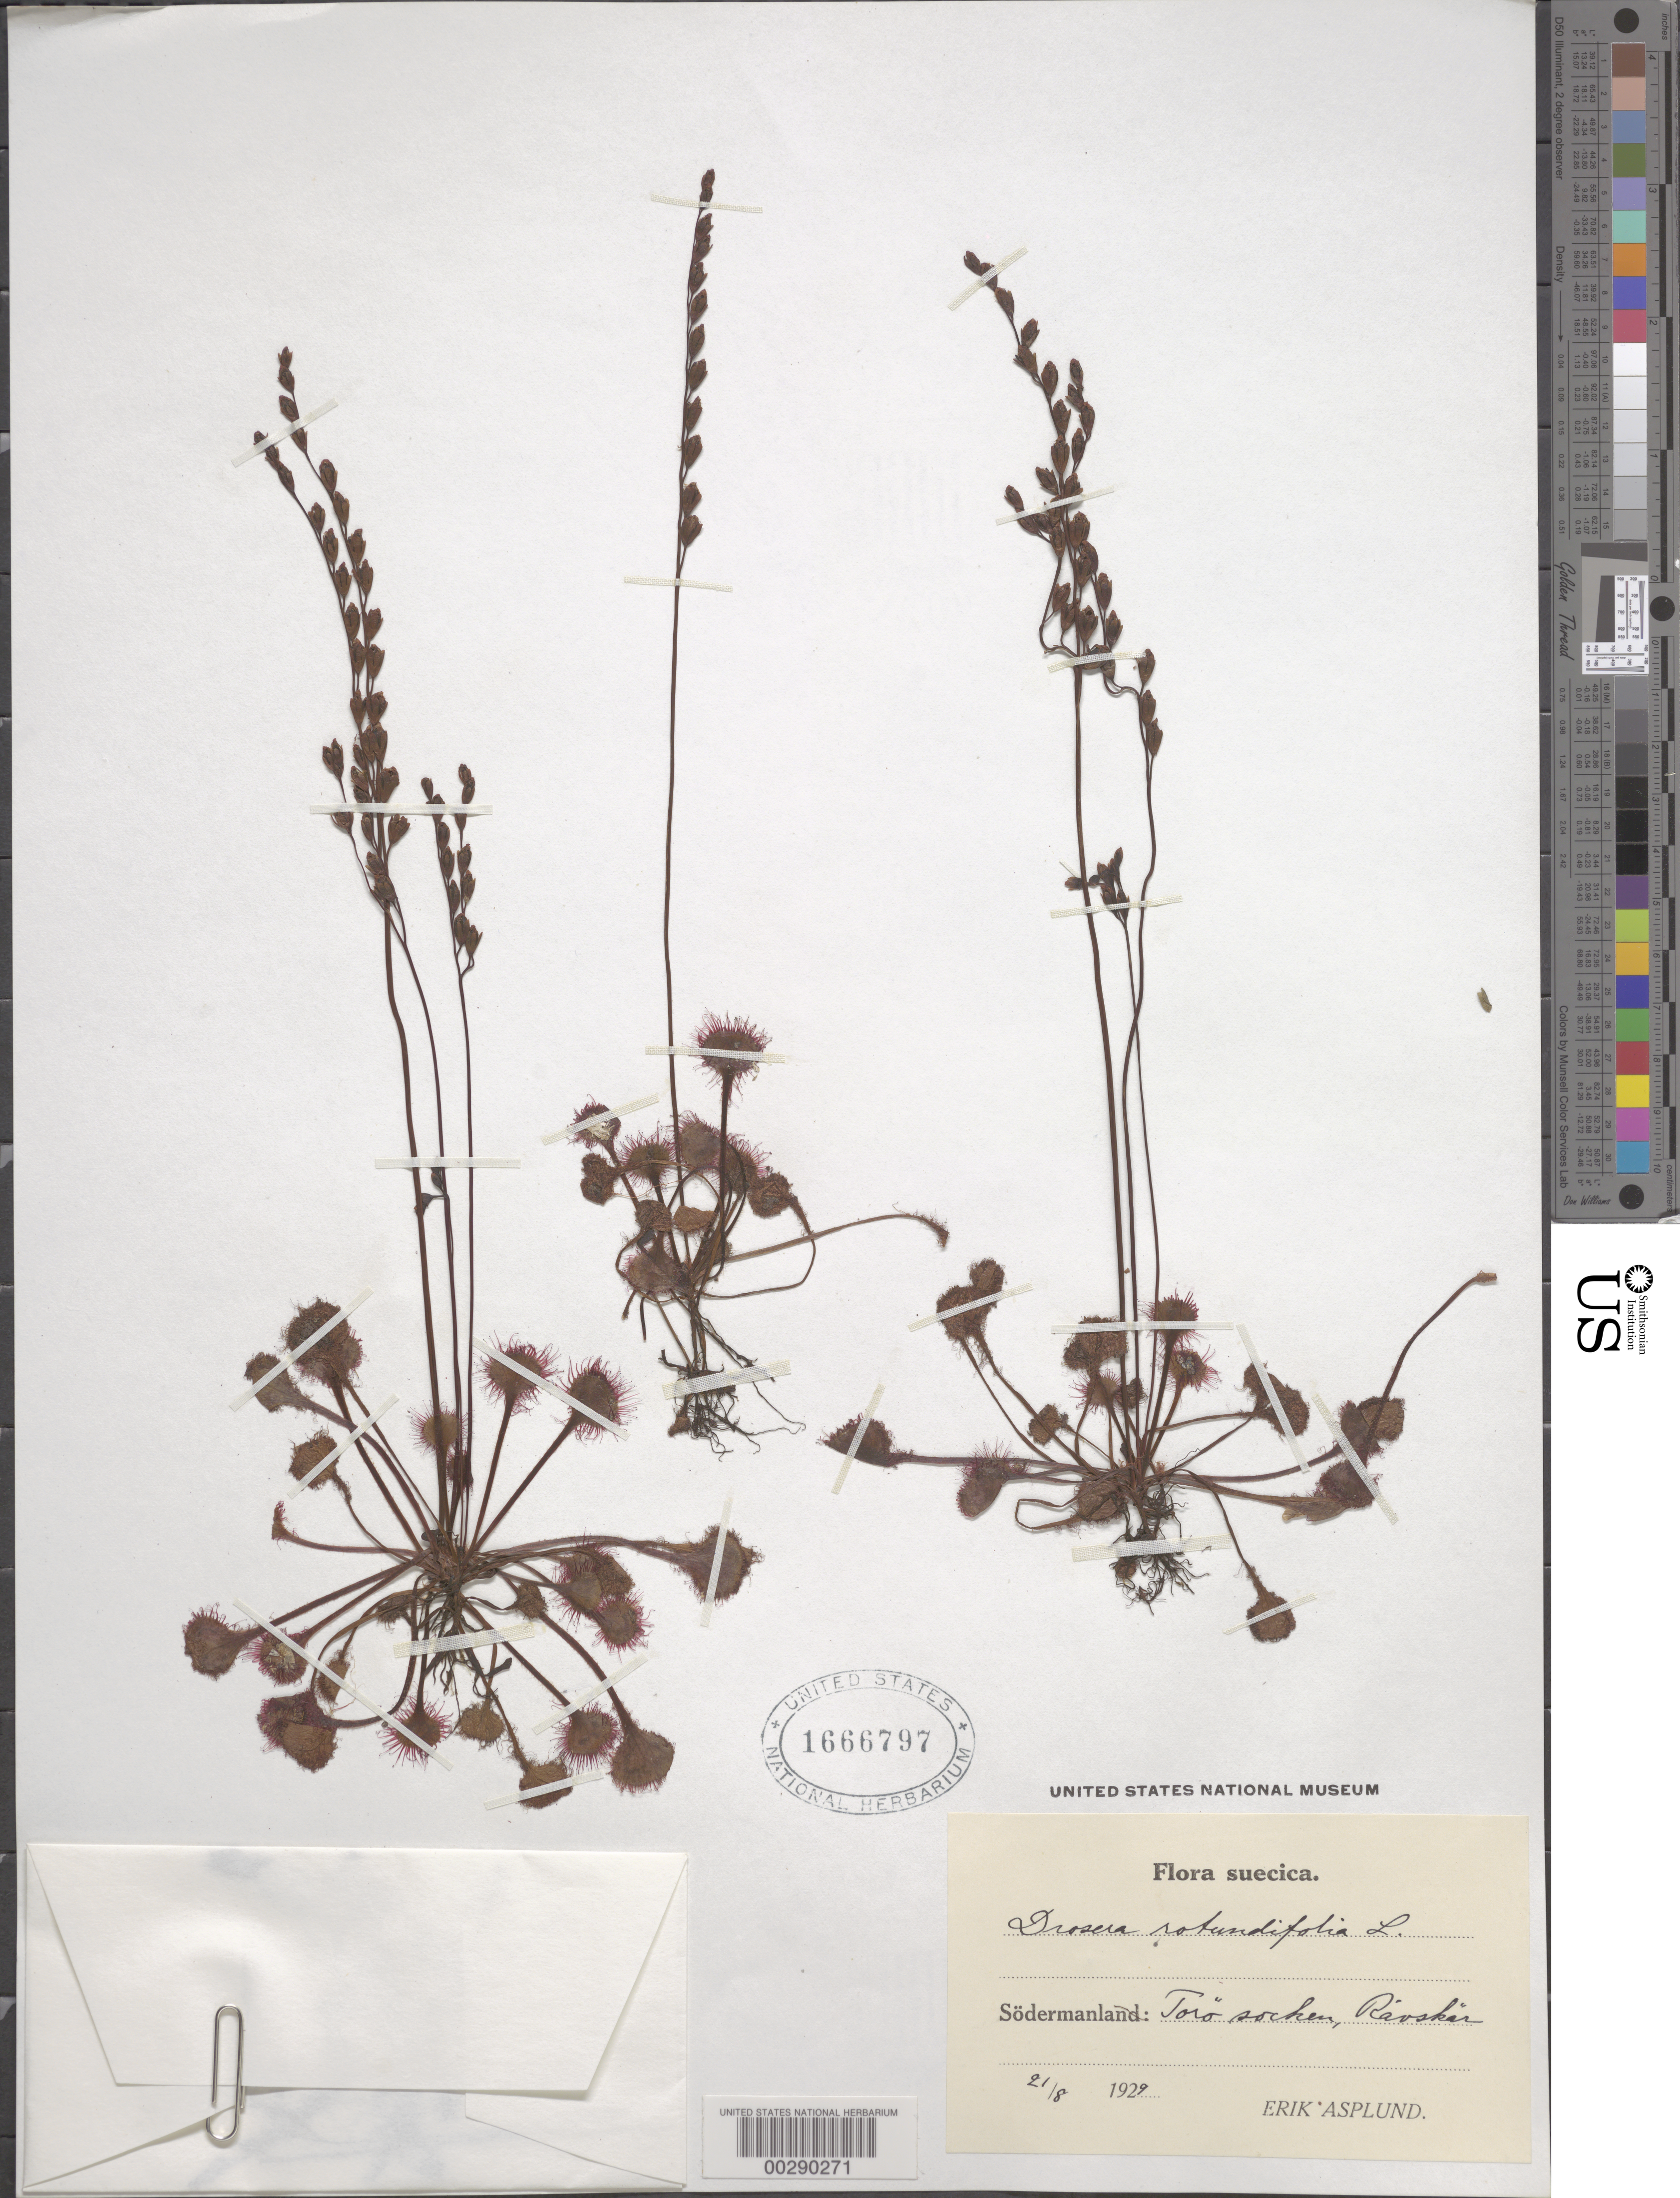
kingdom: Plantae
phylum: Tracheophyta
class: Magnoliopsida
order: Caryophyllales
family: Droseraceae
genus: Drosera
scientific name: Drosera rotundifolia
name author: L.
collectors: E. Asplund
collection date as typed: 21 Aug 1929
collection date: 1929-08-21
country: Sweden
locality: Sodermanland, toro sochen, ravskar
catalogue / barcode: US 1666797